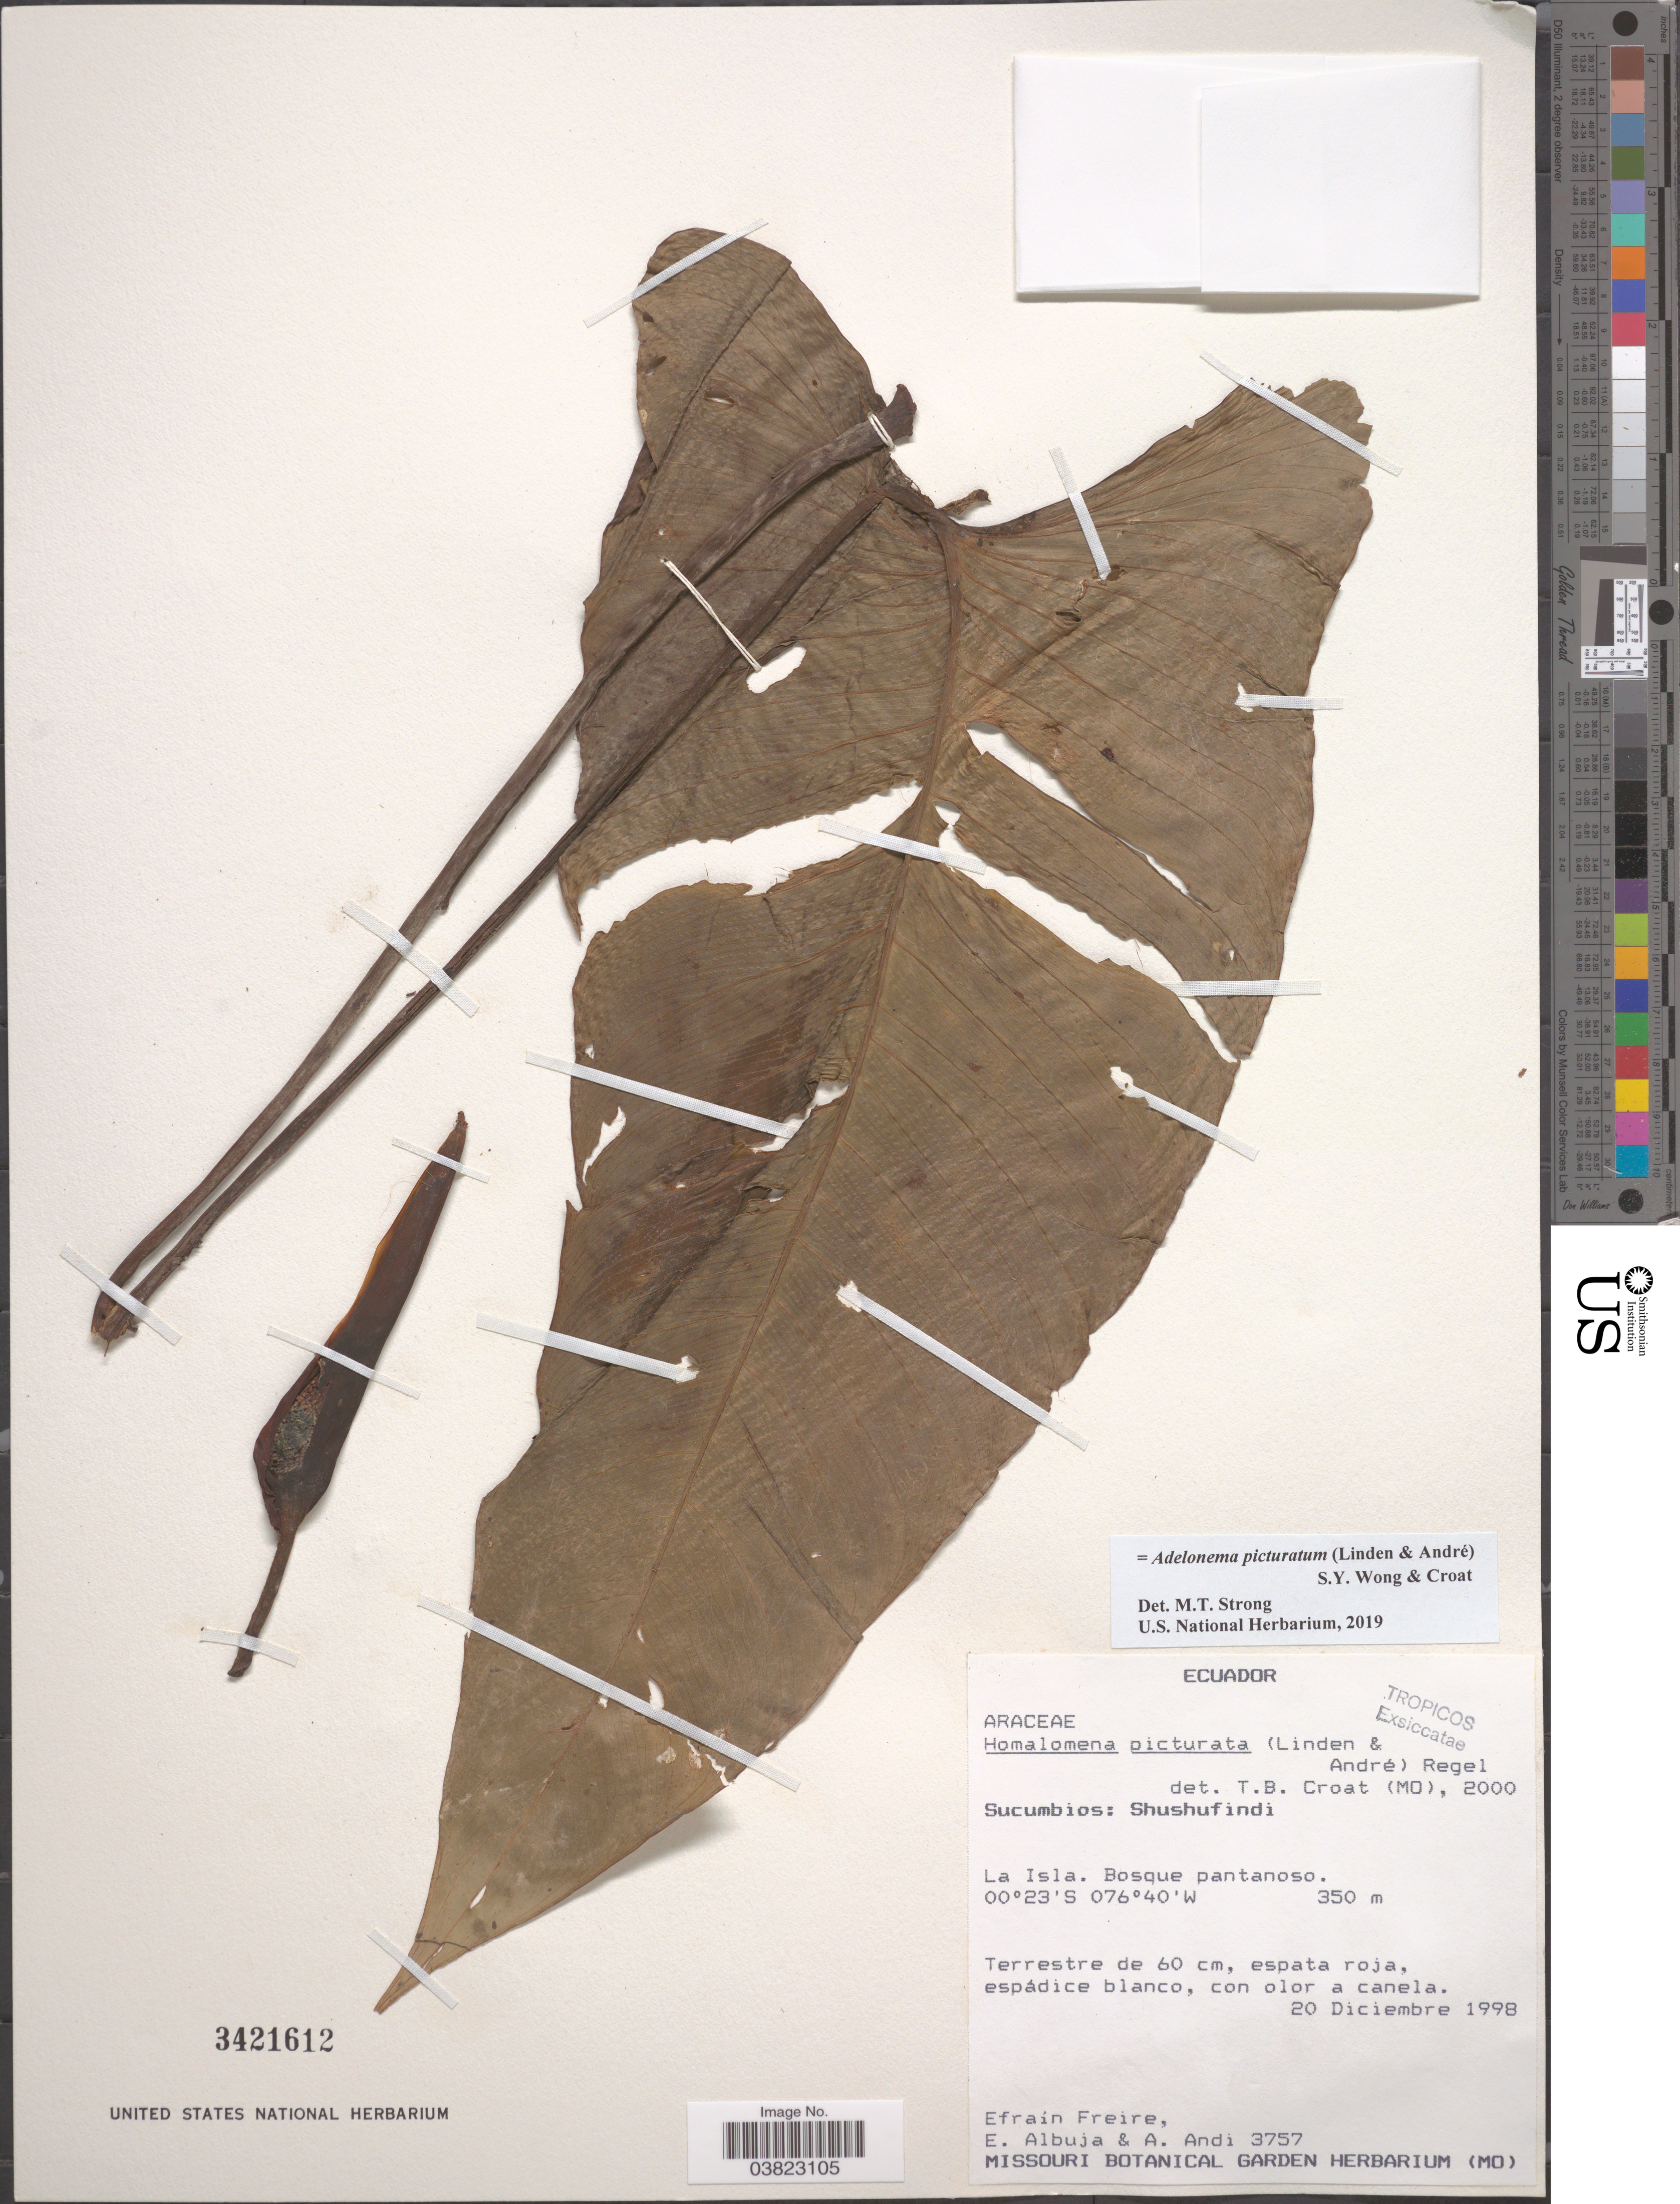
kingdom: Plantae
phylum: Tracheophyta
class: Liliopsida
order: Alismatales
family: Araceae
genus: Adelonema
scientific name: Adelonema picturatum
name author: (Linden & André) S.Y. Wong & Croat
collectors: E. Freire, E. Albuja & A. Andi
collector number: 3757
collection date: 1998-12-20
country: Ecuador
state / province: Sucumbíos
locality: Shushufindi. La Isla.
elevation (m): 350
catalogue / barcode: US 3421612